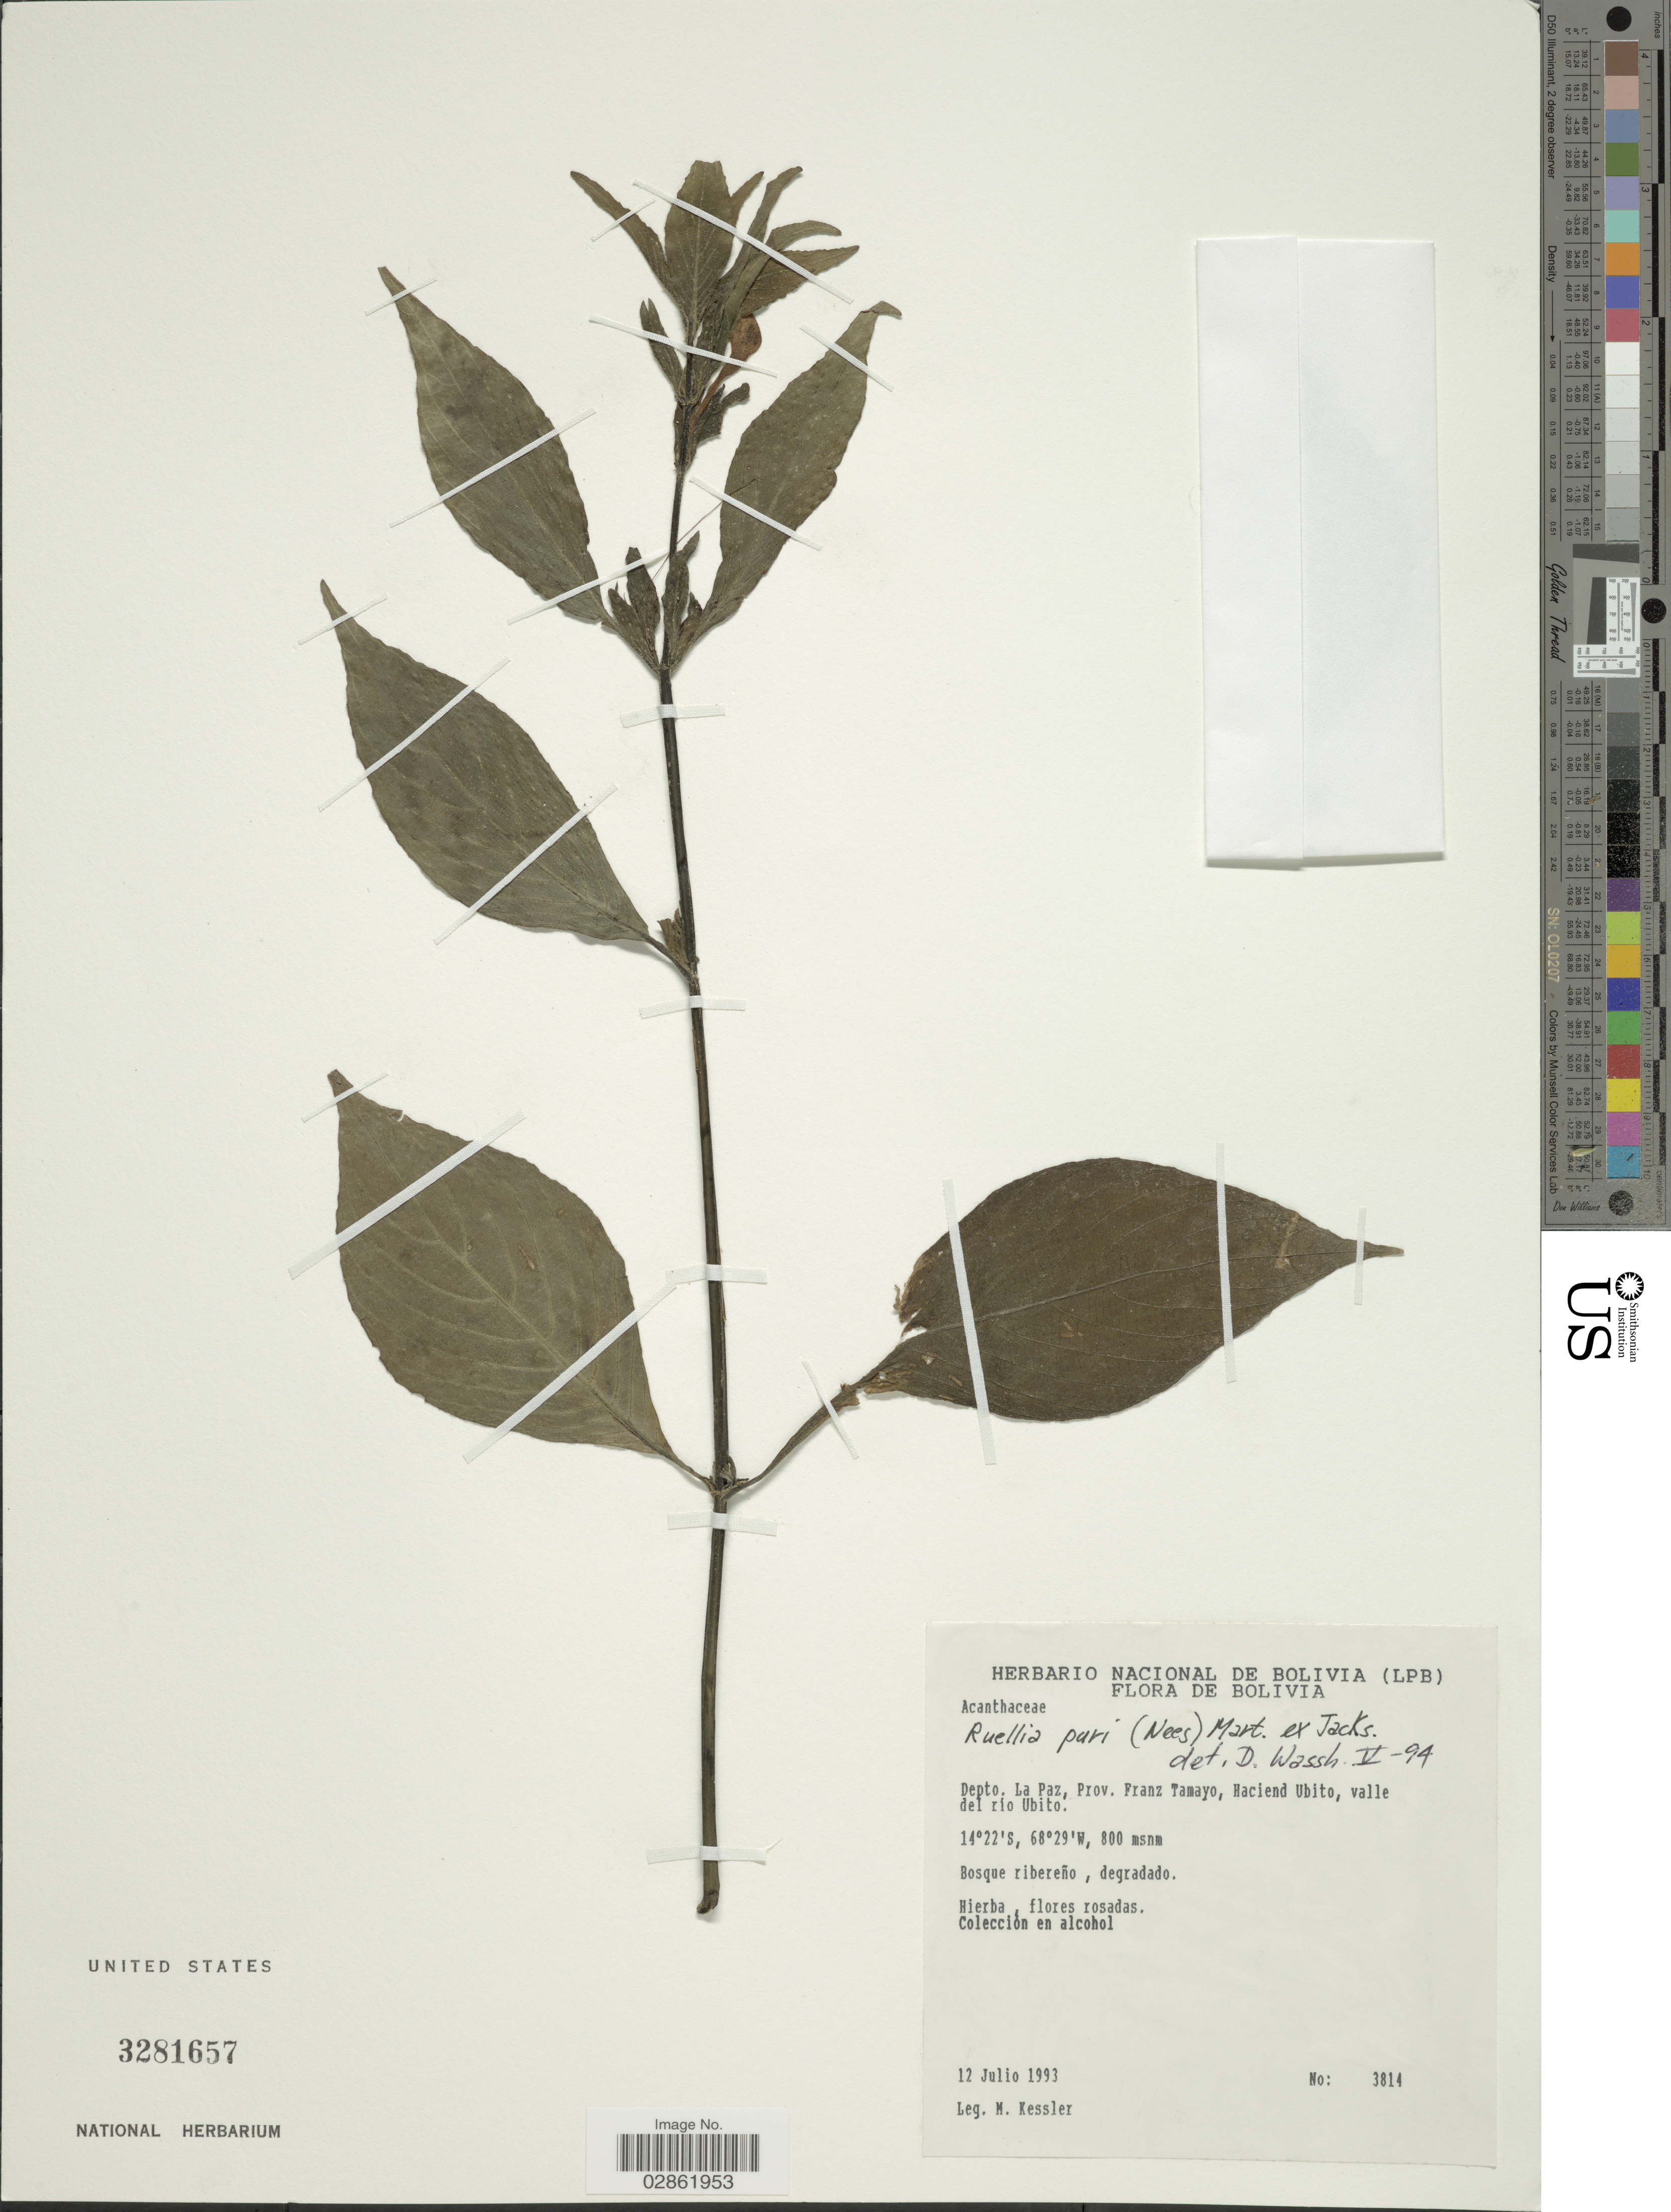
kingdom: Plantae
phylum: Tracheophyta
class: Magnoliopsida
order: Lamiales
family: Acanthaceae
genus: Ruellia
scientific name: Ruellia puri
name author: Mart. ex Nees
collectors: M. Kessler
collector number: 3814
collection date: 1993-07-12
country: Bolivia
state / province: La Paz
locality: Depto. La Paz, Prov. Franz Tamayo, Haciend Ubito, valle del rio Ubito.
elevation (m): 800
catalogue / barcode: US 3281657